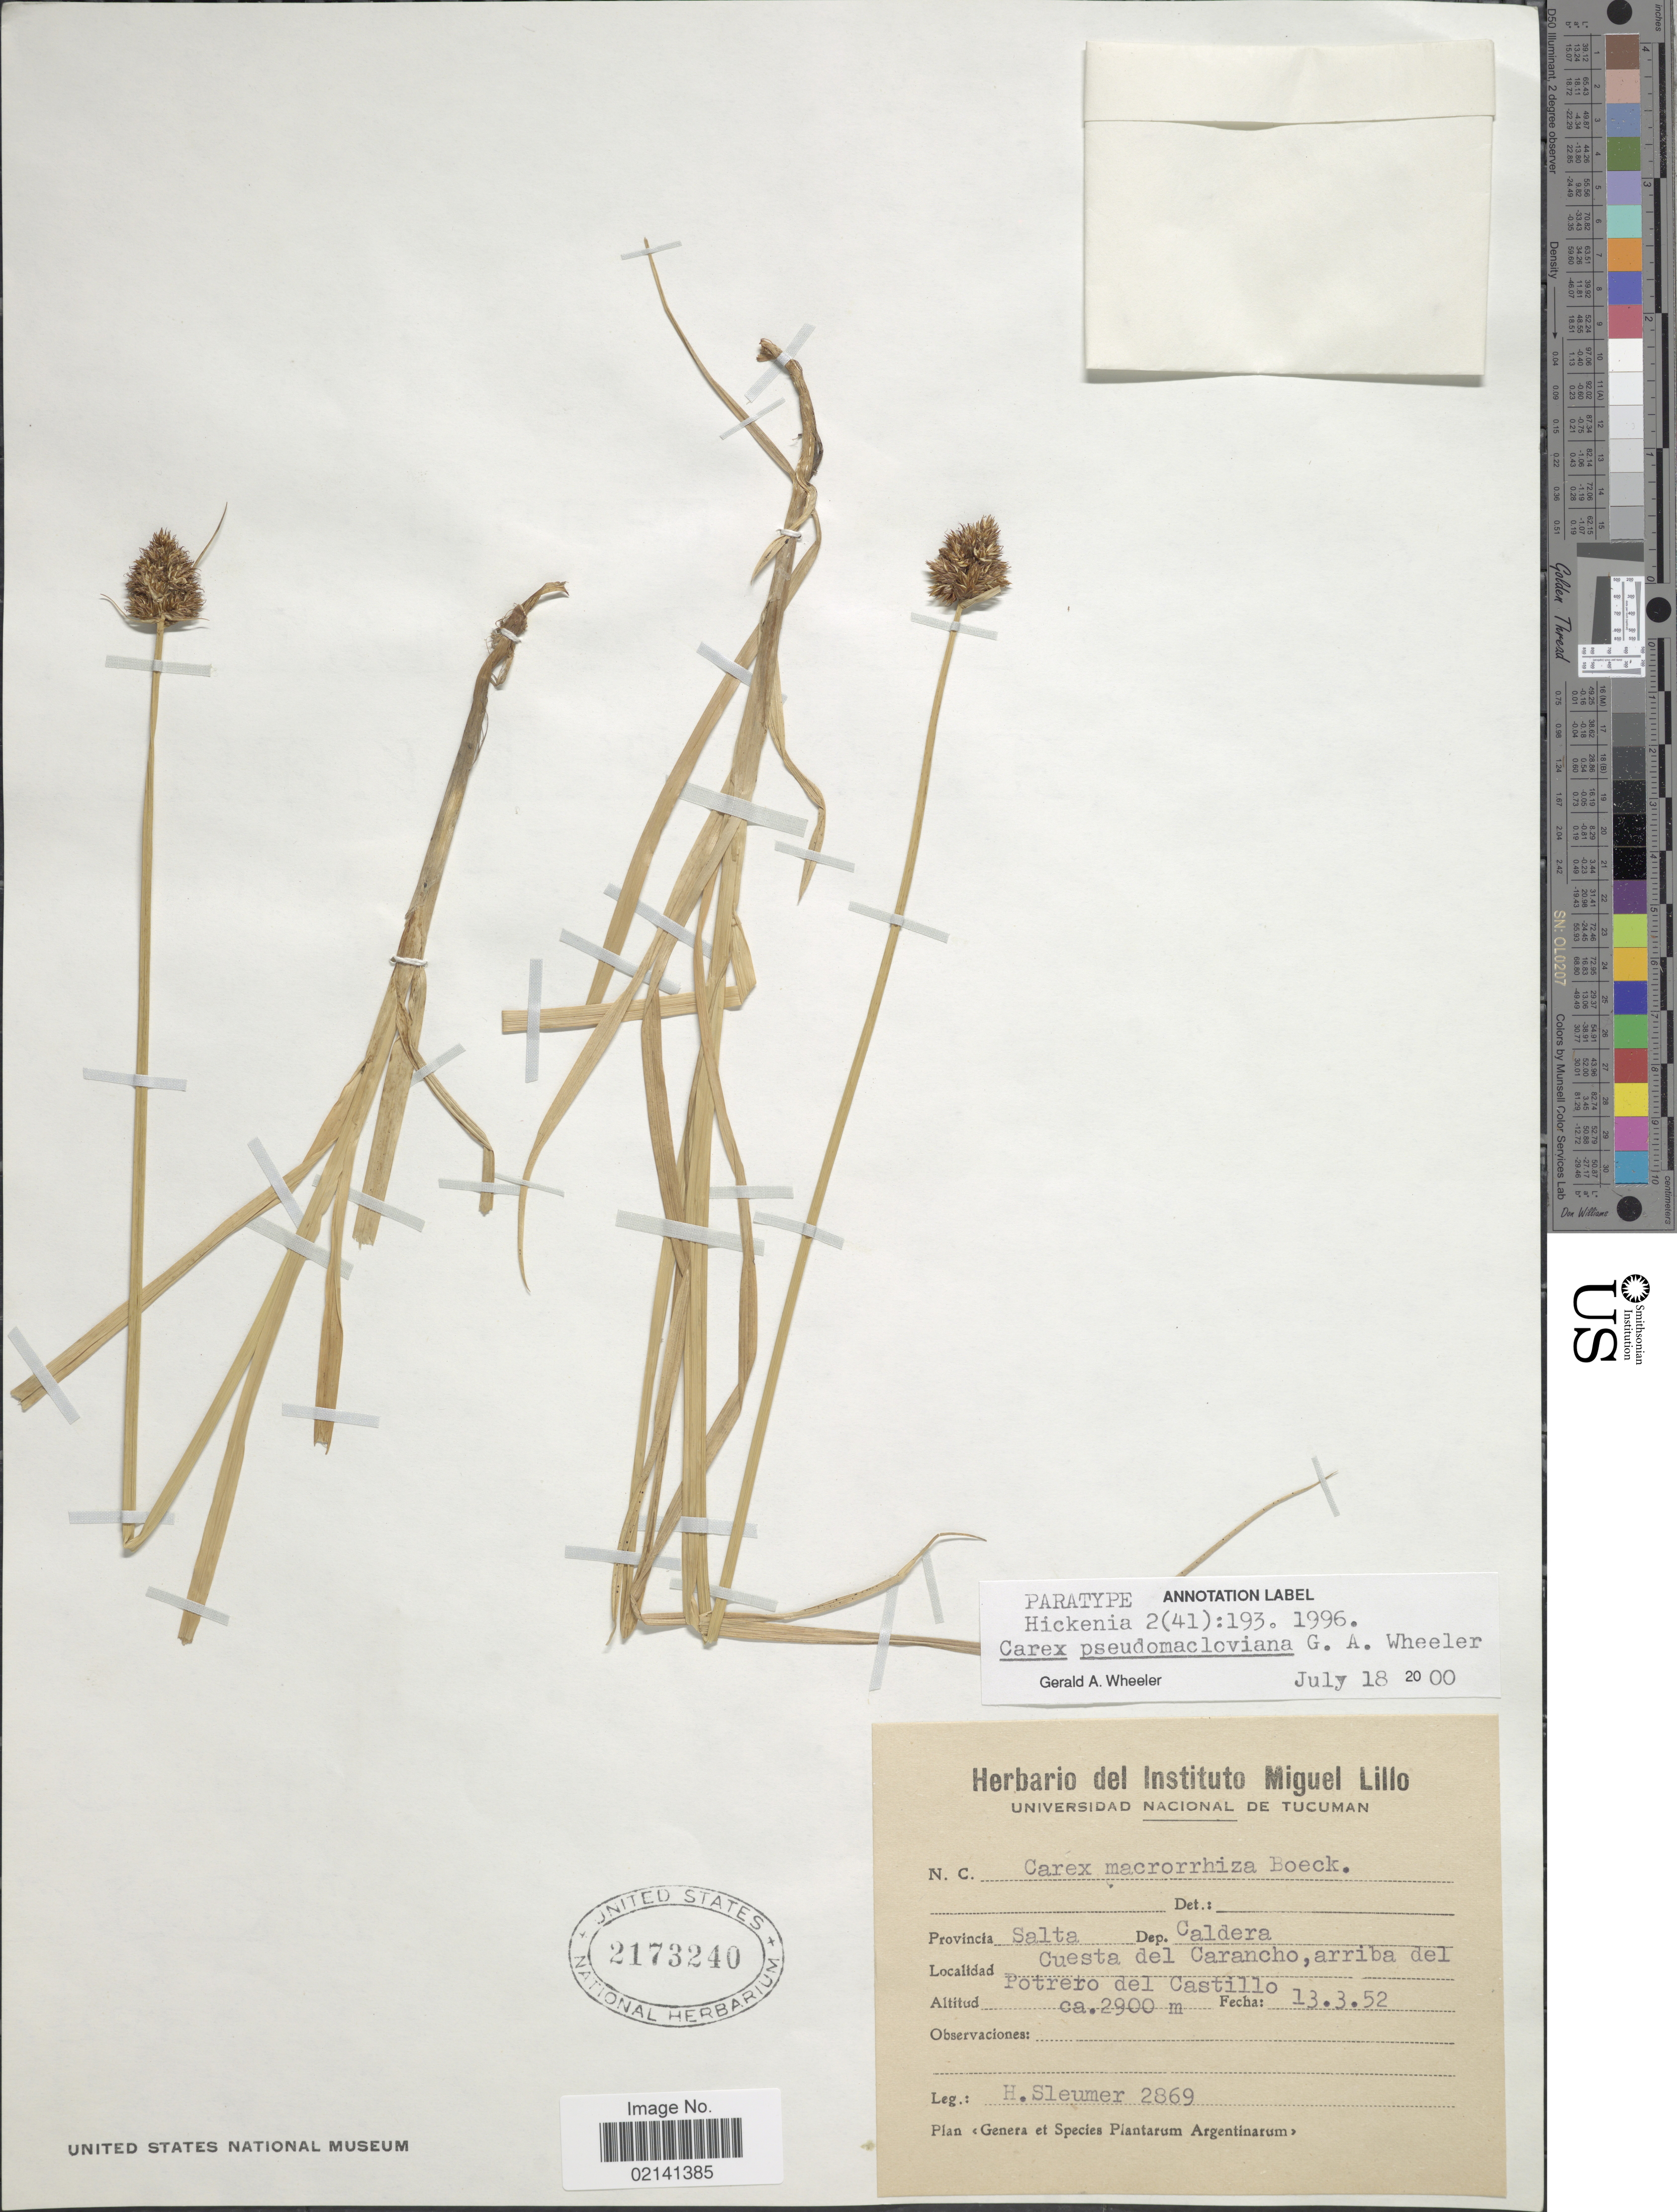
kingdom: Plantae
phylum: Tracheophyta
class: Liliopsida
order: Poales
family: Cyperaceae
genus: Carex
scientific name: Carex pseudomacloviana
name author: G.A. Wheeler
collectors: H. O. Sleumer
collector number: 2869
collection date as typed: Transcribed d/m/y: 13/3/52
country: Argentina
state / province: Salta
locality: Provincia Salta, Dep. Caldera. Cuesta de; Carancho, arriba del Potrero del Castillo.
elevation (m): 2900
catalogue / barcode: US 2173240